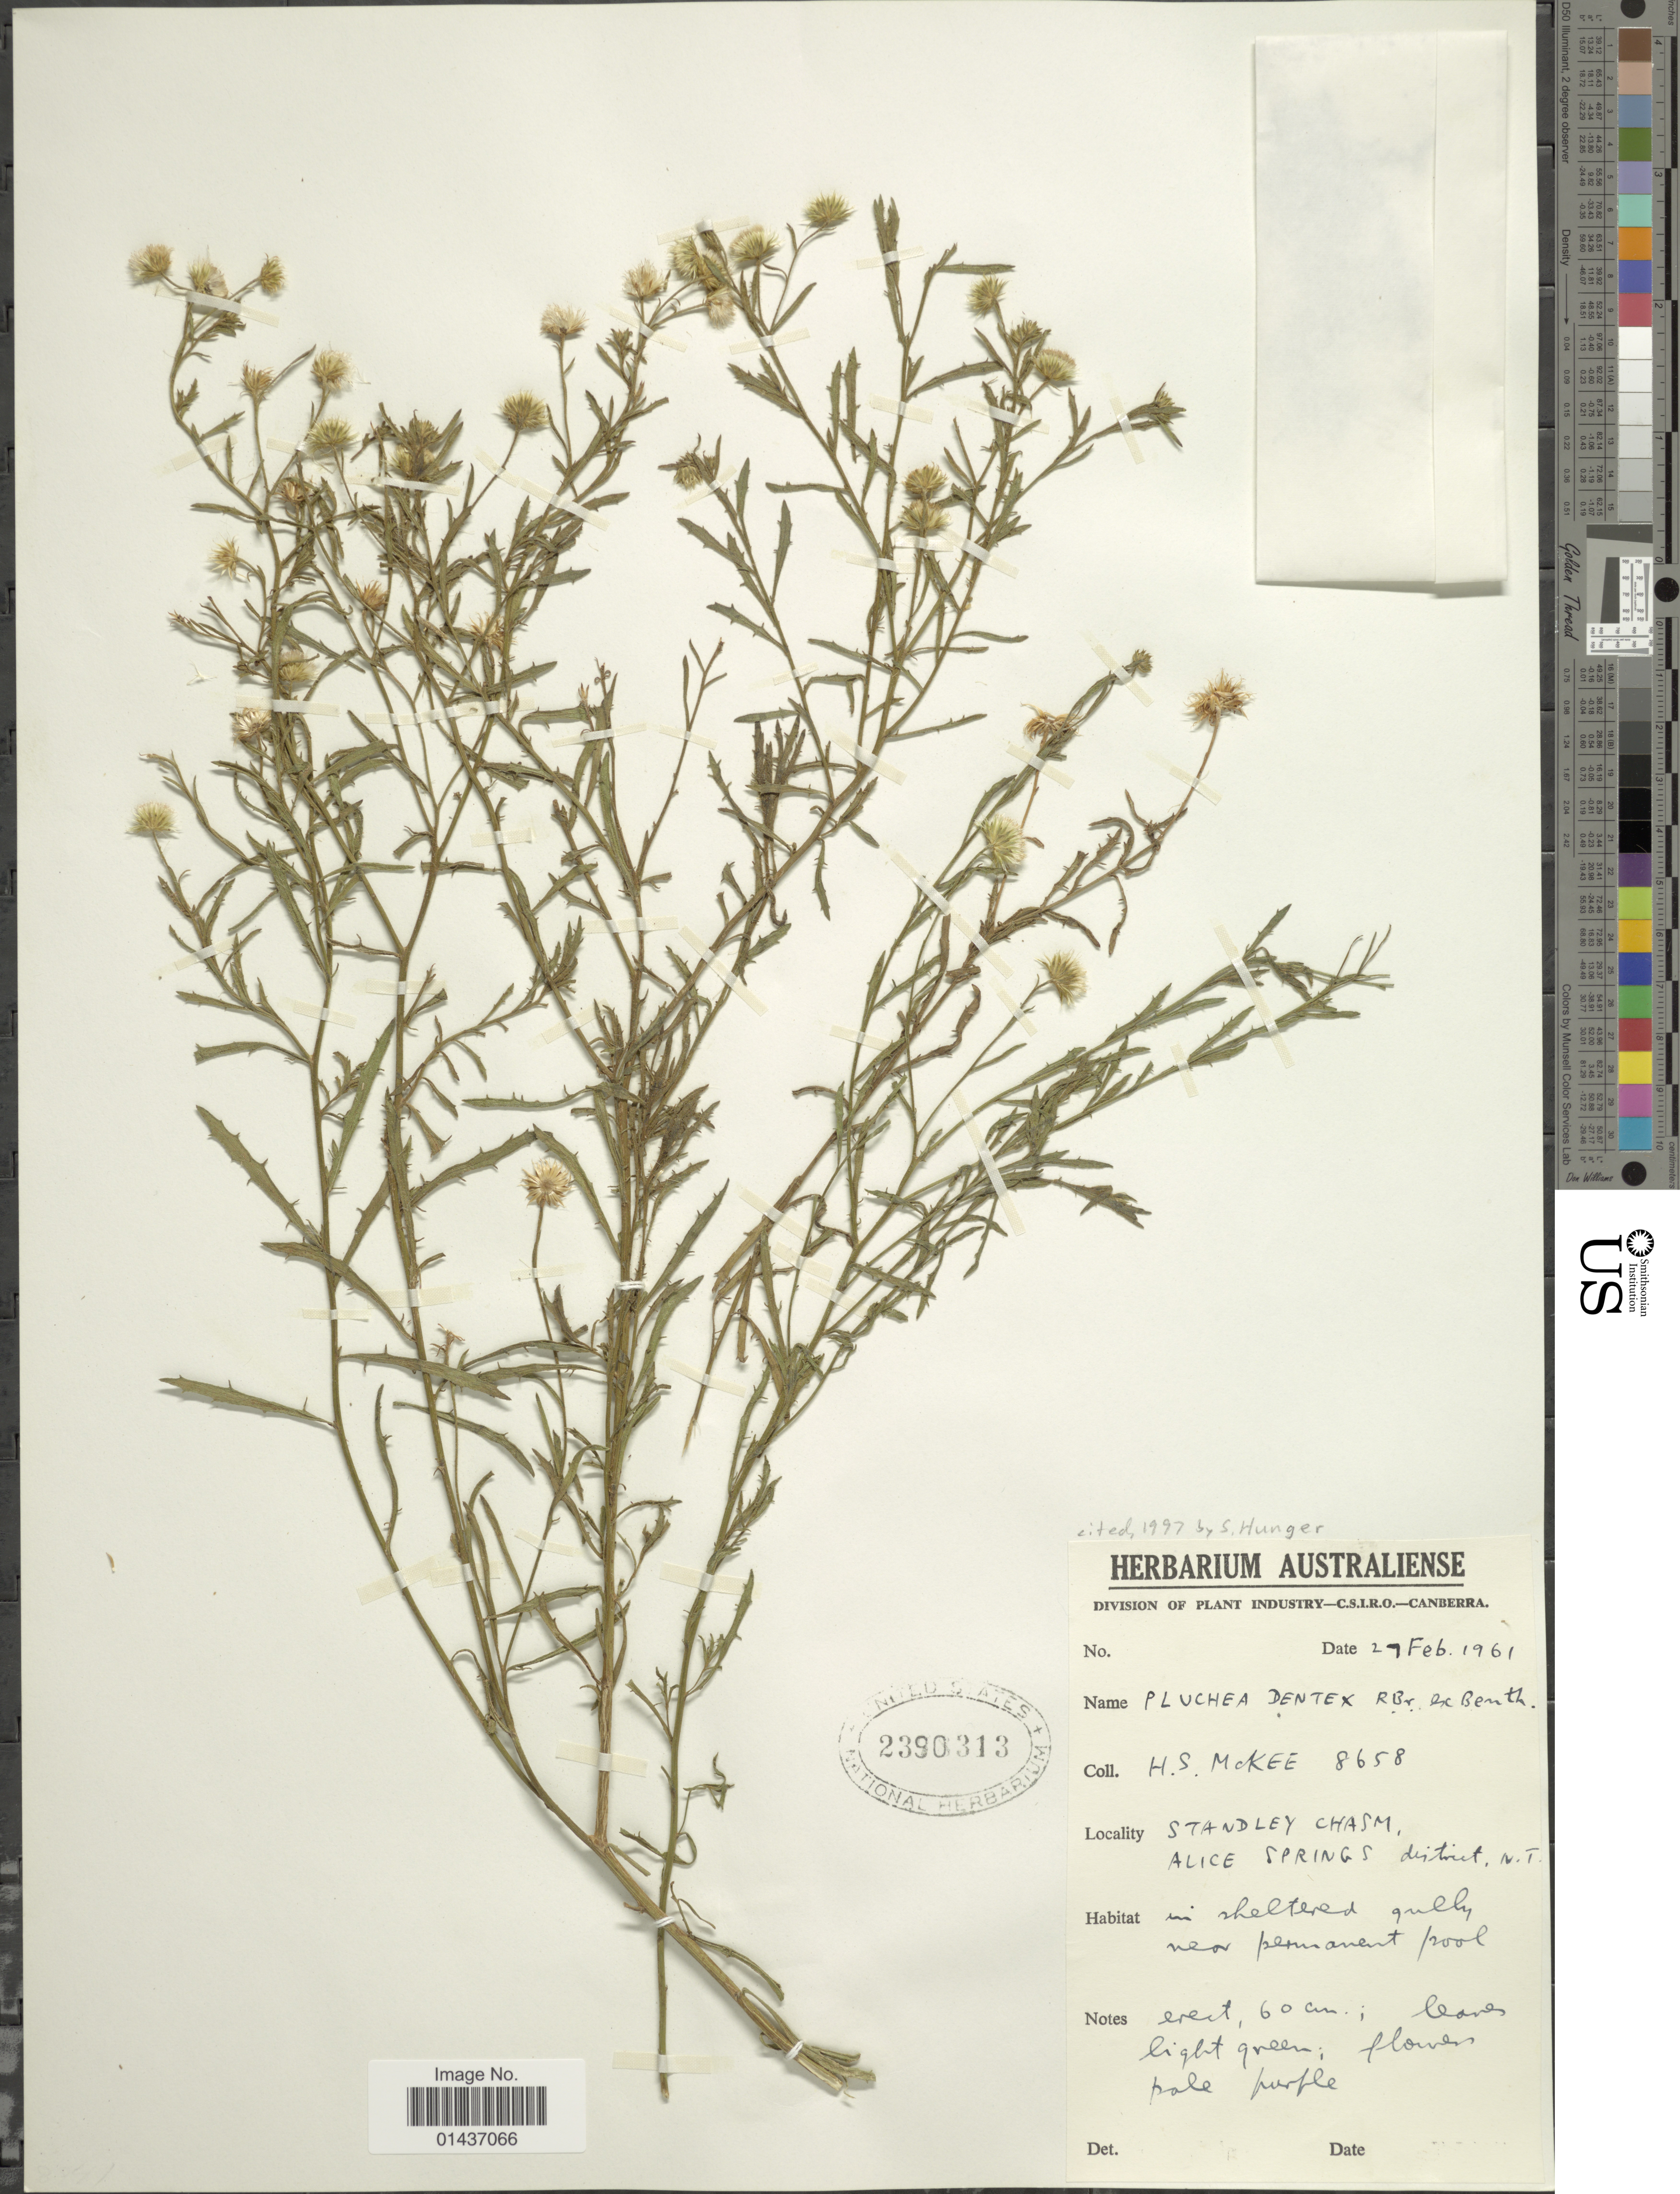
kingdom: Plantae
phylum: Tracheophyta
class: Magnoliopsida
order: Asterales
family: Asteraceae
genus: Pluchea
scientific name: Pluchea dentex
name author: R. Br. ex Benth.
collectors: H. S. McKee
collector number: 8658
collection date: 1961-02-27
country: Canada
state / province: Northwest Territories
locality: Standley Chasm, Alice Springs district, N.T.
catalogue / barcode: US 2390313